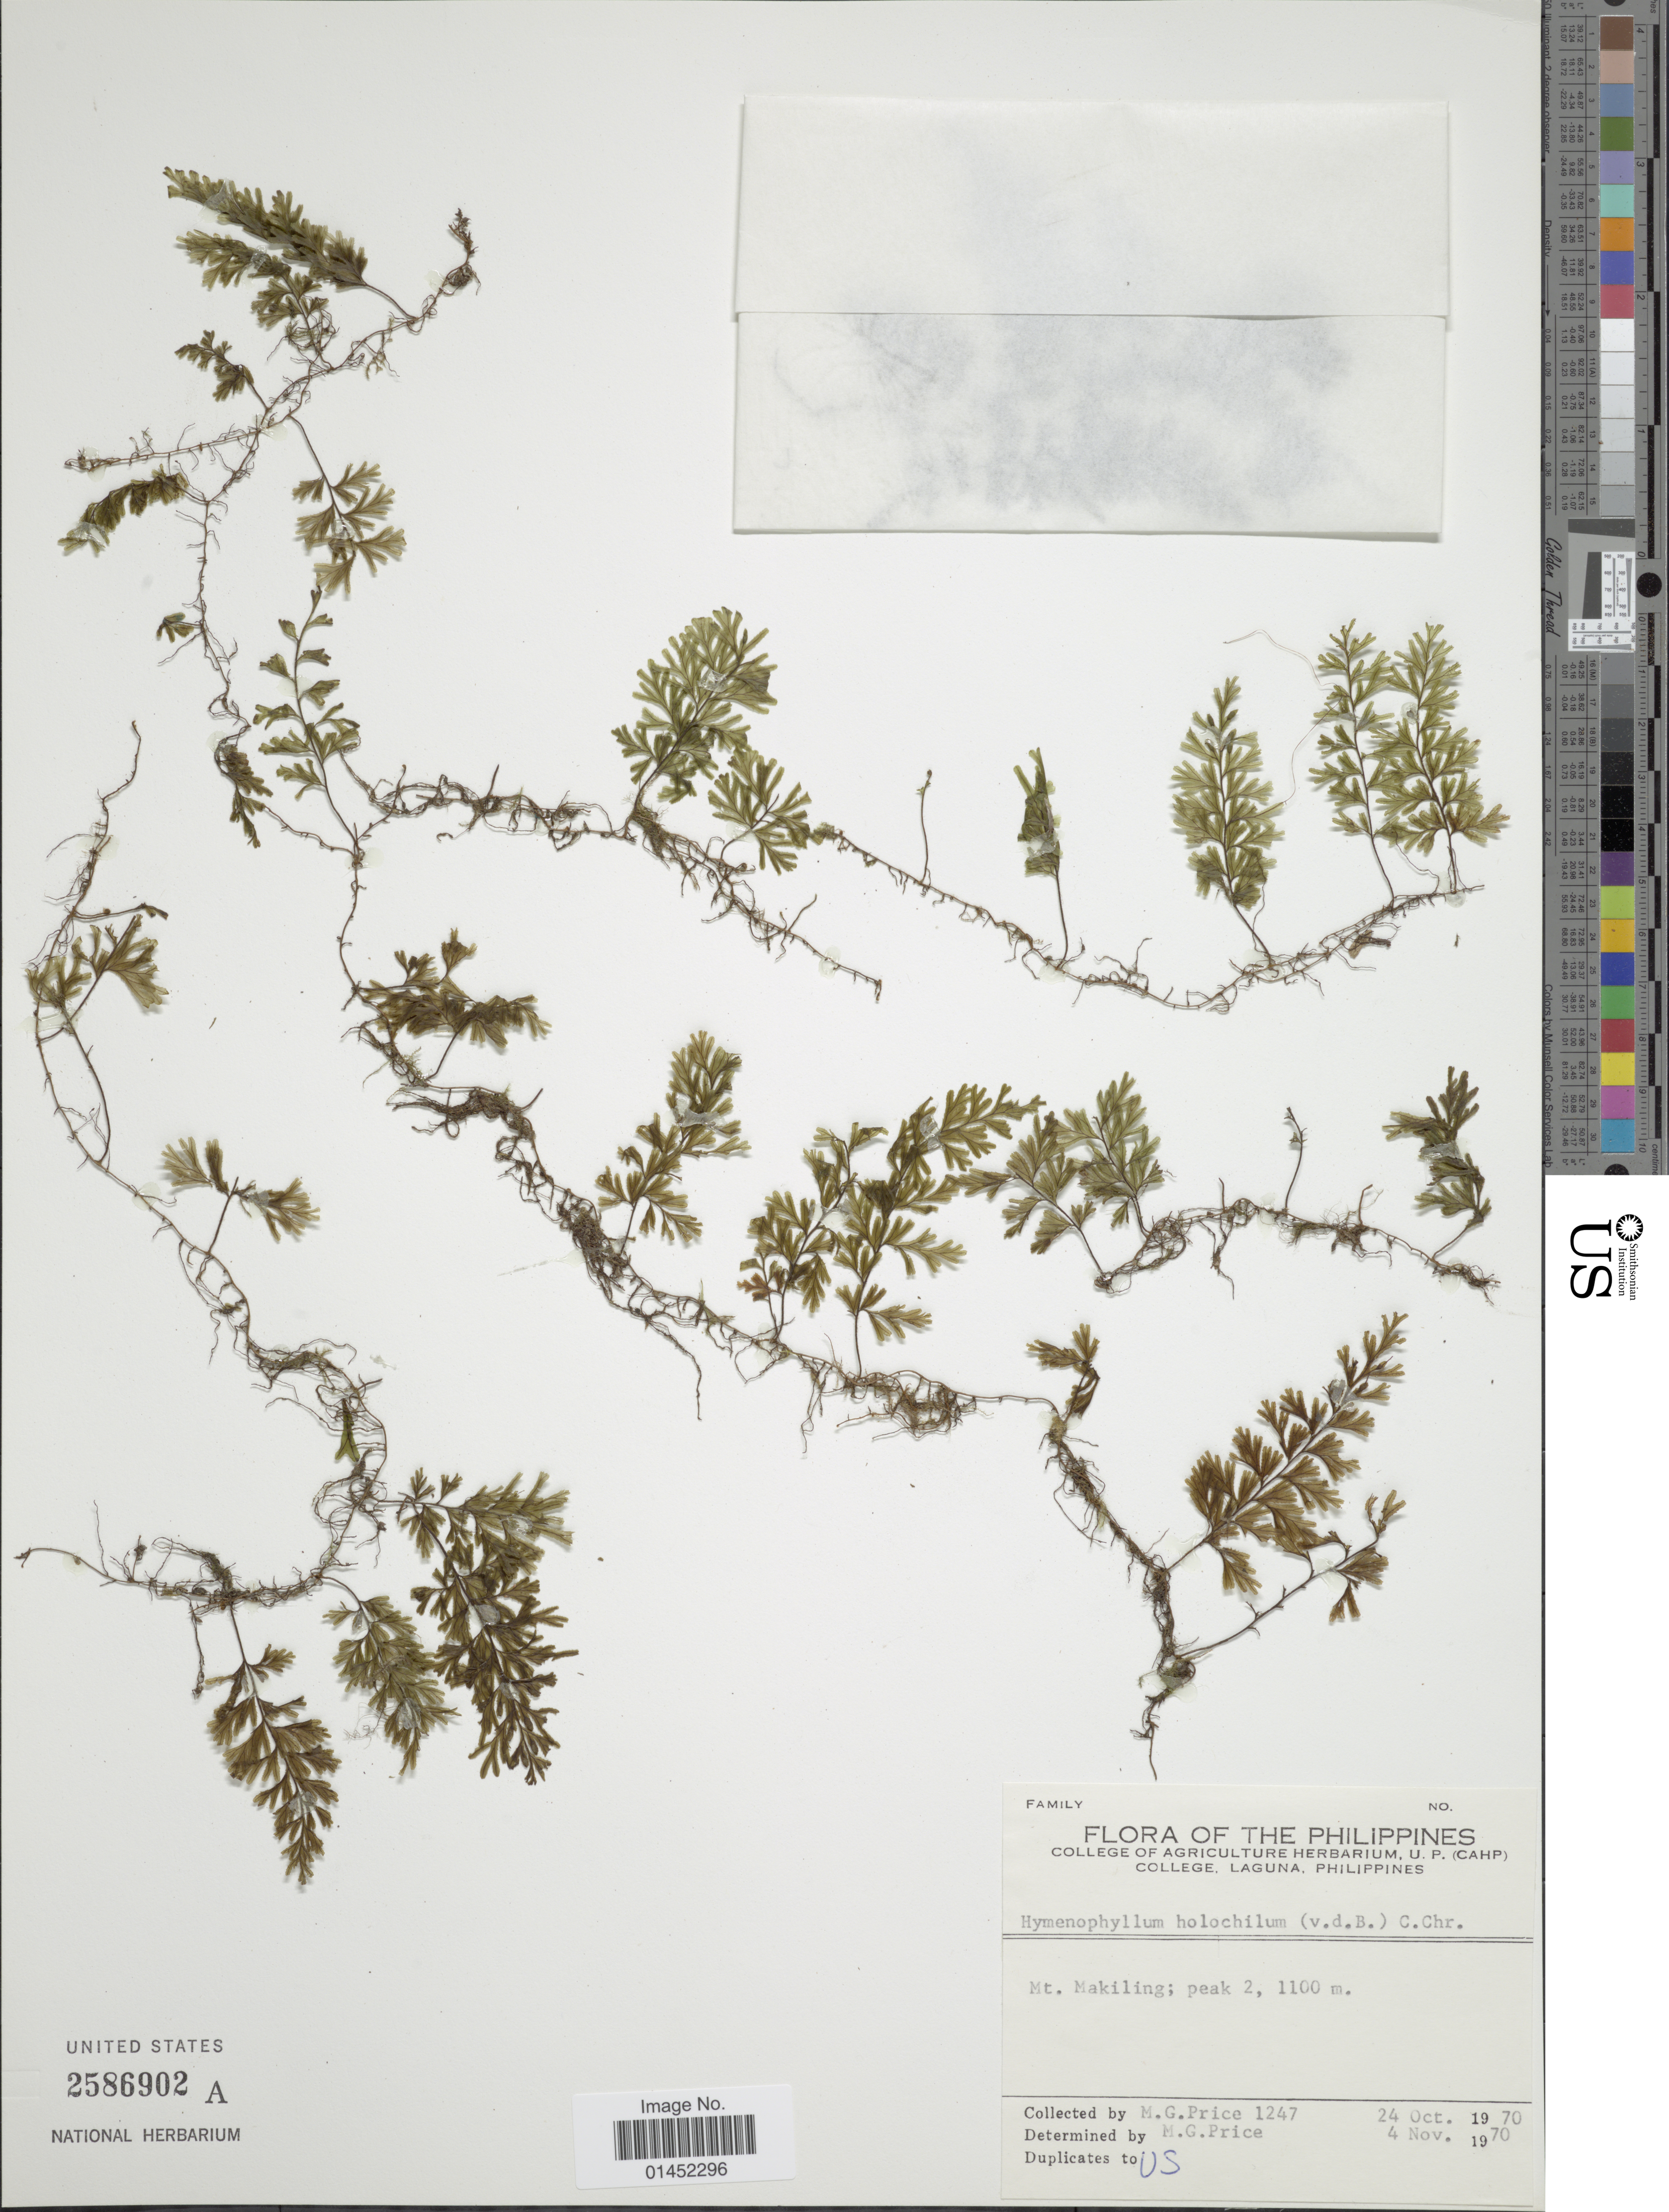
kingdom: Plantae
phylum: Tracheophyta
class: Polypodiopsida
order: Hymenophyllales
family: Hymenophyllaceae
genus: Hymenophyllum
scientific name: Hymenophyllum holochilum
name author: (Bosch) C. Chr.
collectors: M. G. Price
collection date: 1970-10-24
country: Philippines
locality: Mt Makiling; peak 2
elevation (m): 1100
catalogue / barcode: US 2586902A